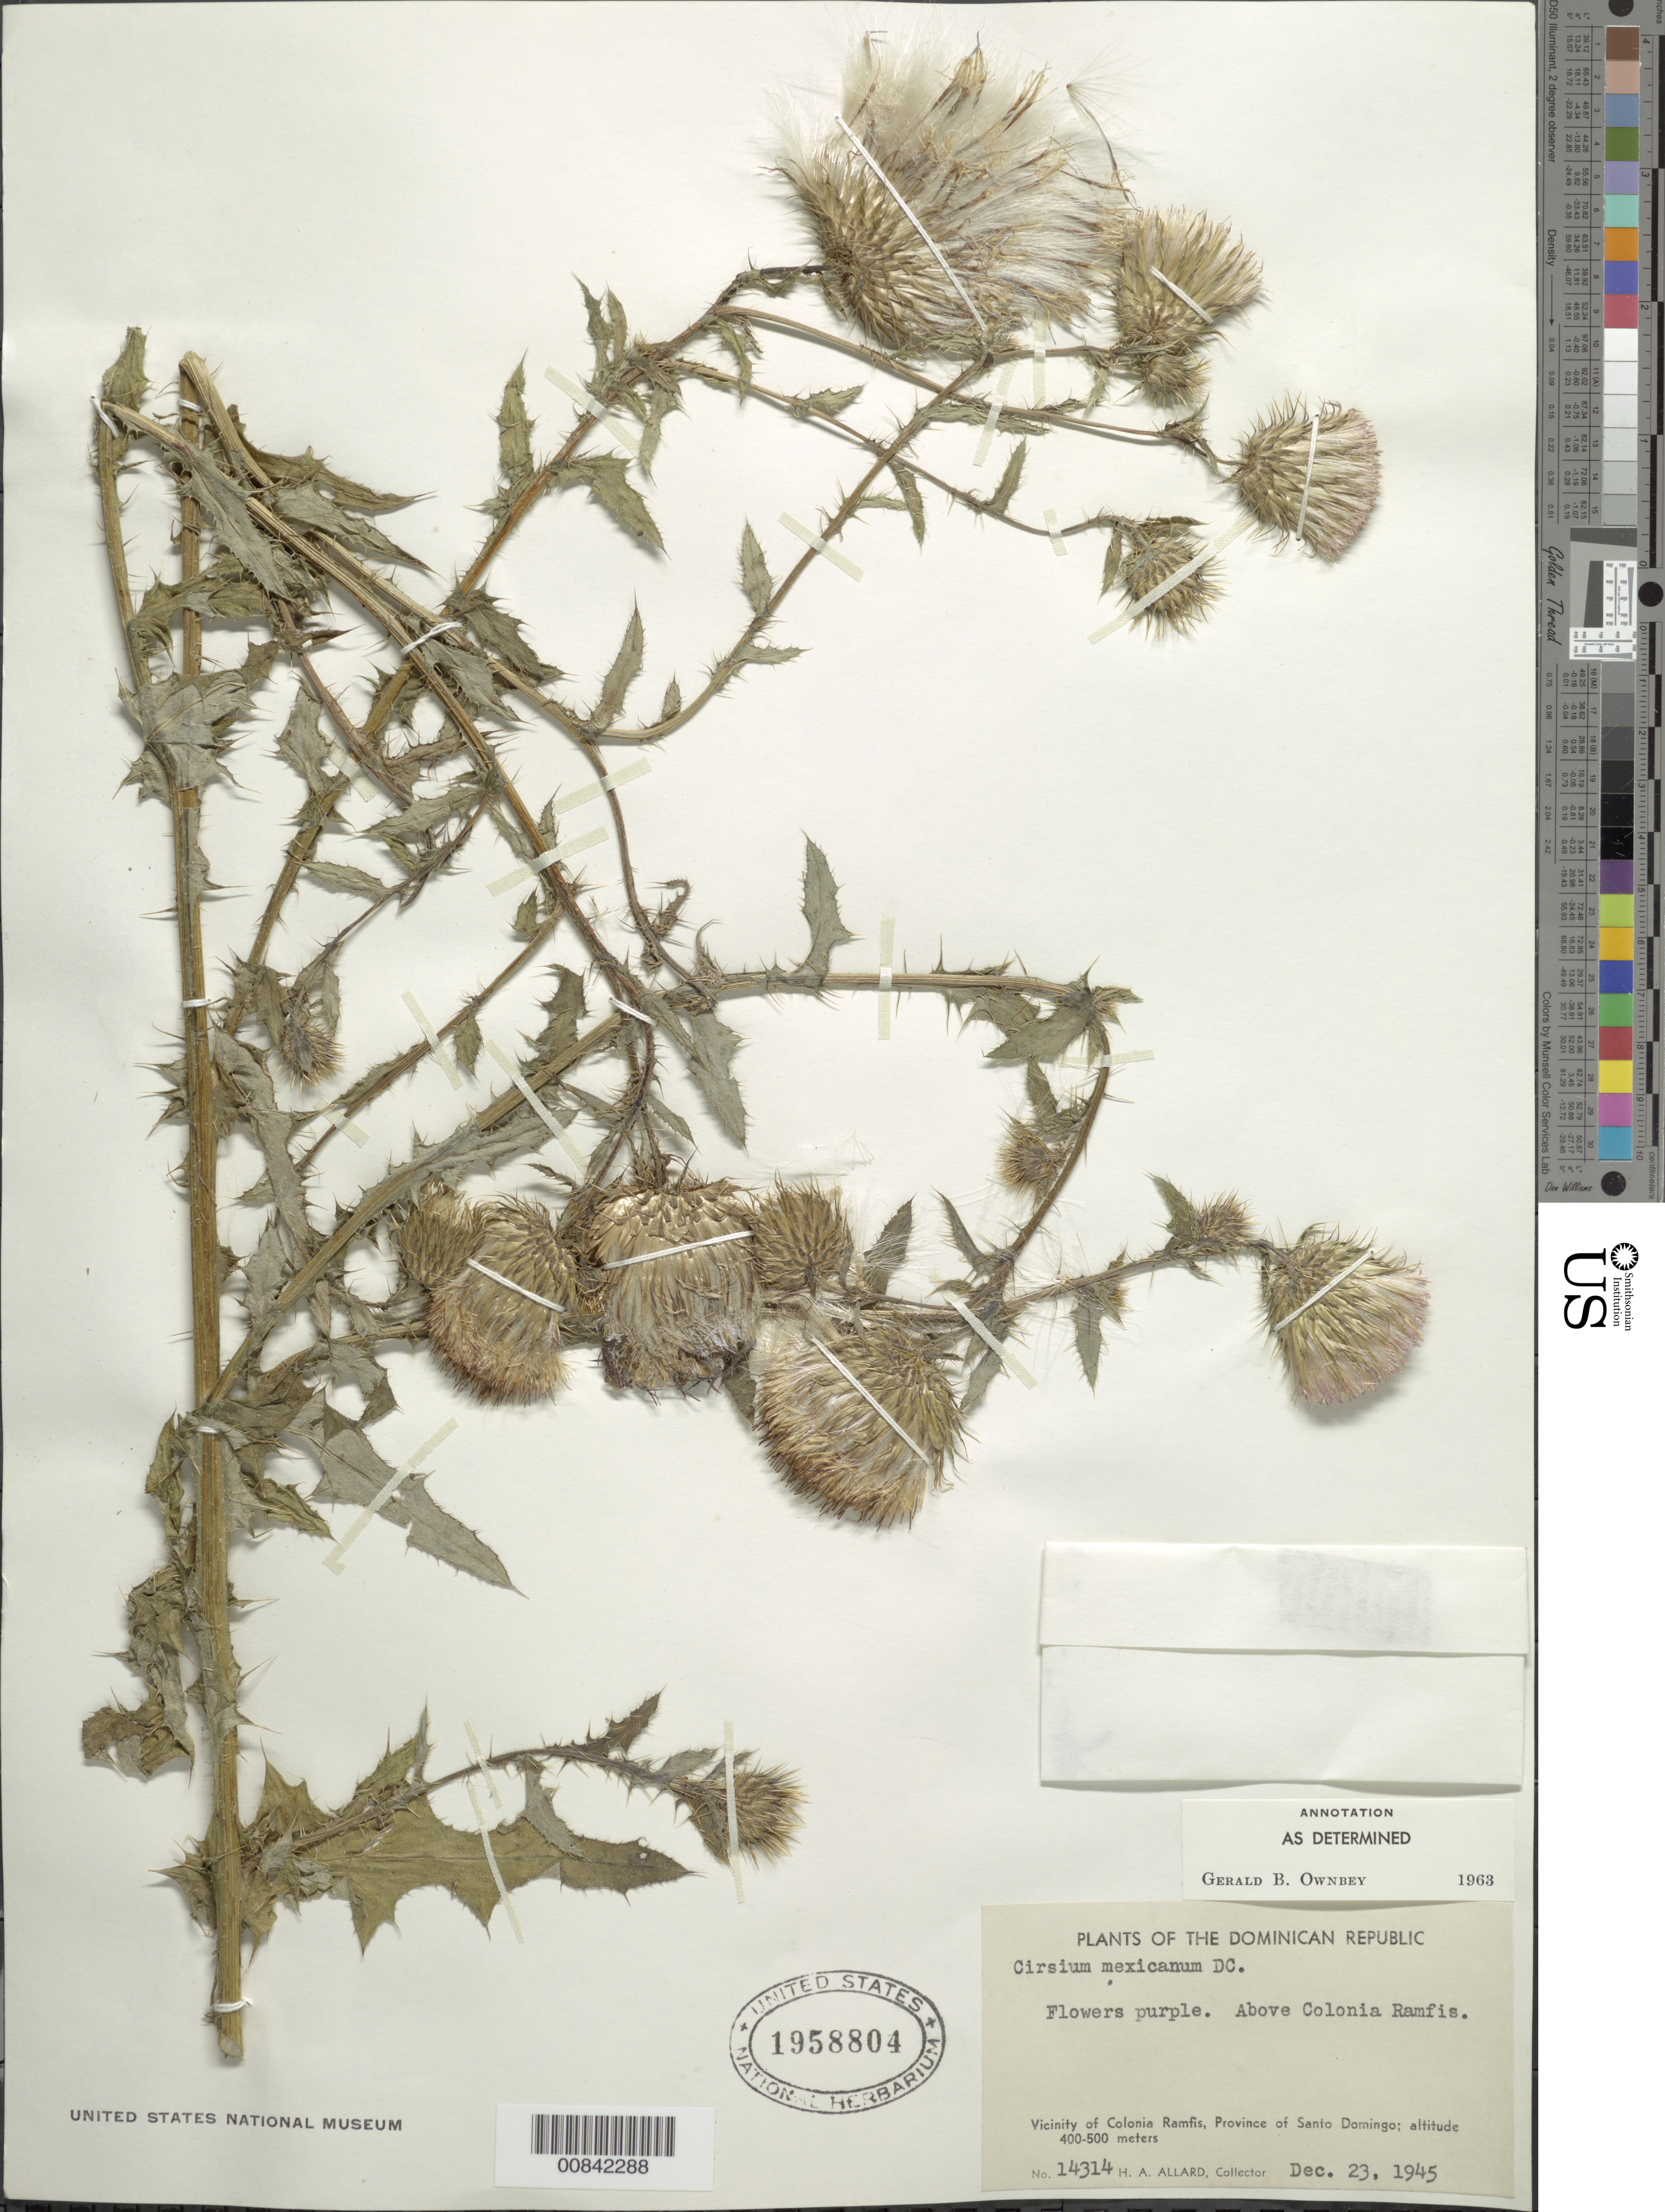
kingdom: Plantae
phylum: Tracheophyta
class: Magnoliopsida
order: Asterales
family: Asteraceae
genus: Cirsium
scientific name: Cirsium mexicanum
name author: DC.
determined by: Ownbey, G. B.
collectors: H. A. Allard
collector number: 14314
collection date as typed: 23 Dec 1945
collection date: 1945-12-23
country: Dominican Republic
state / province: Distrito Nacional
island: Hispaniola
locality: Vicinity of Colonia Ramfis, above town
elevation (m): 400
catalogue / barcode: US 1958804